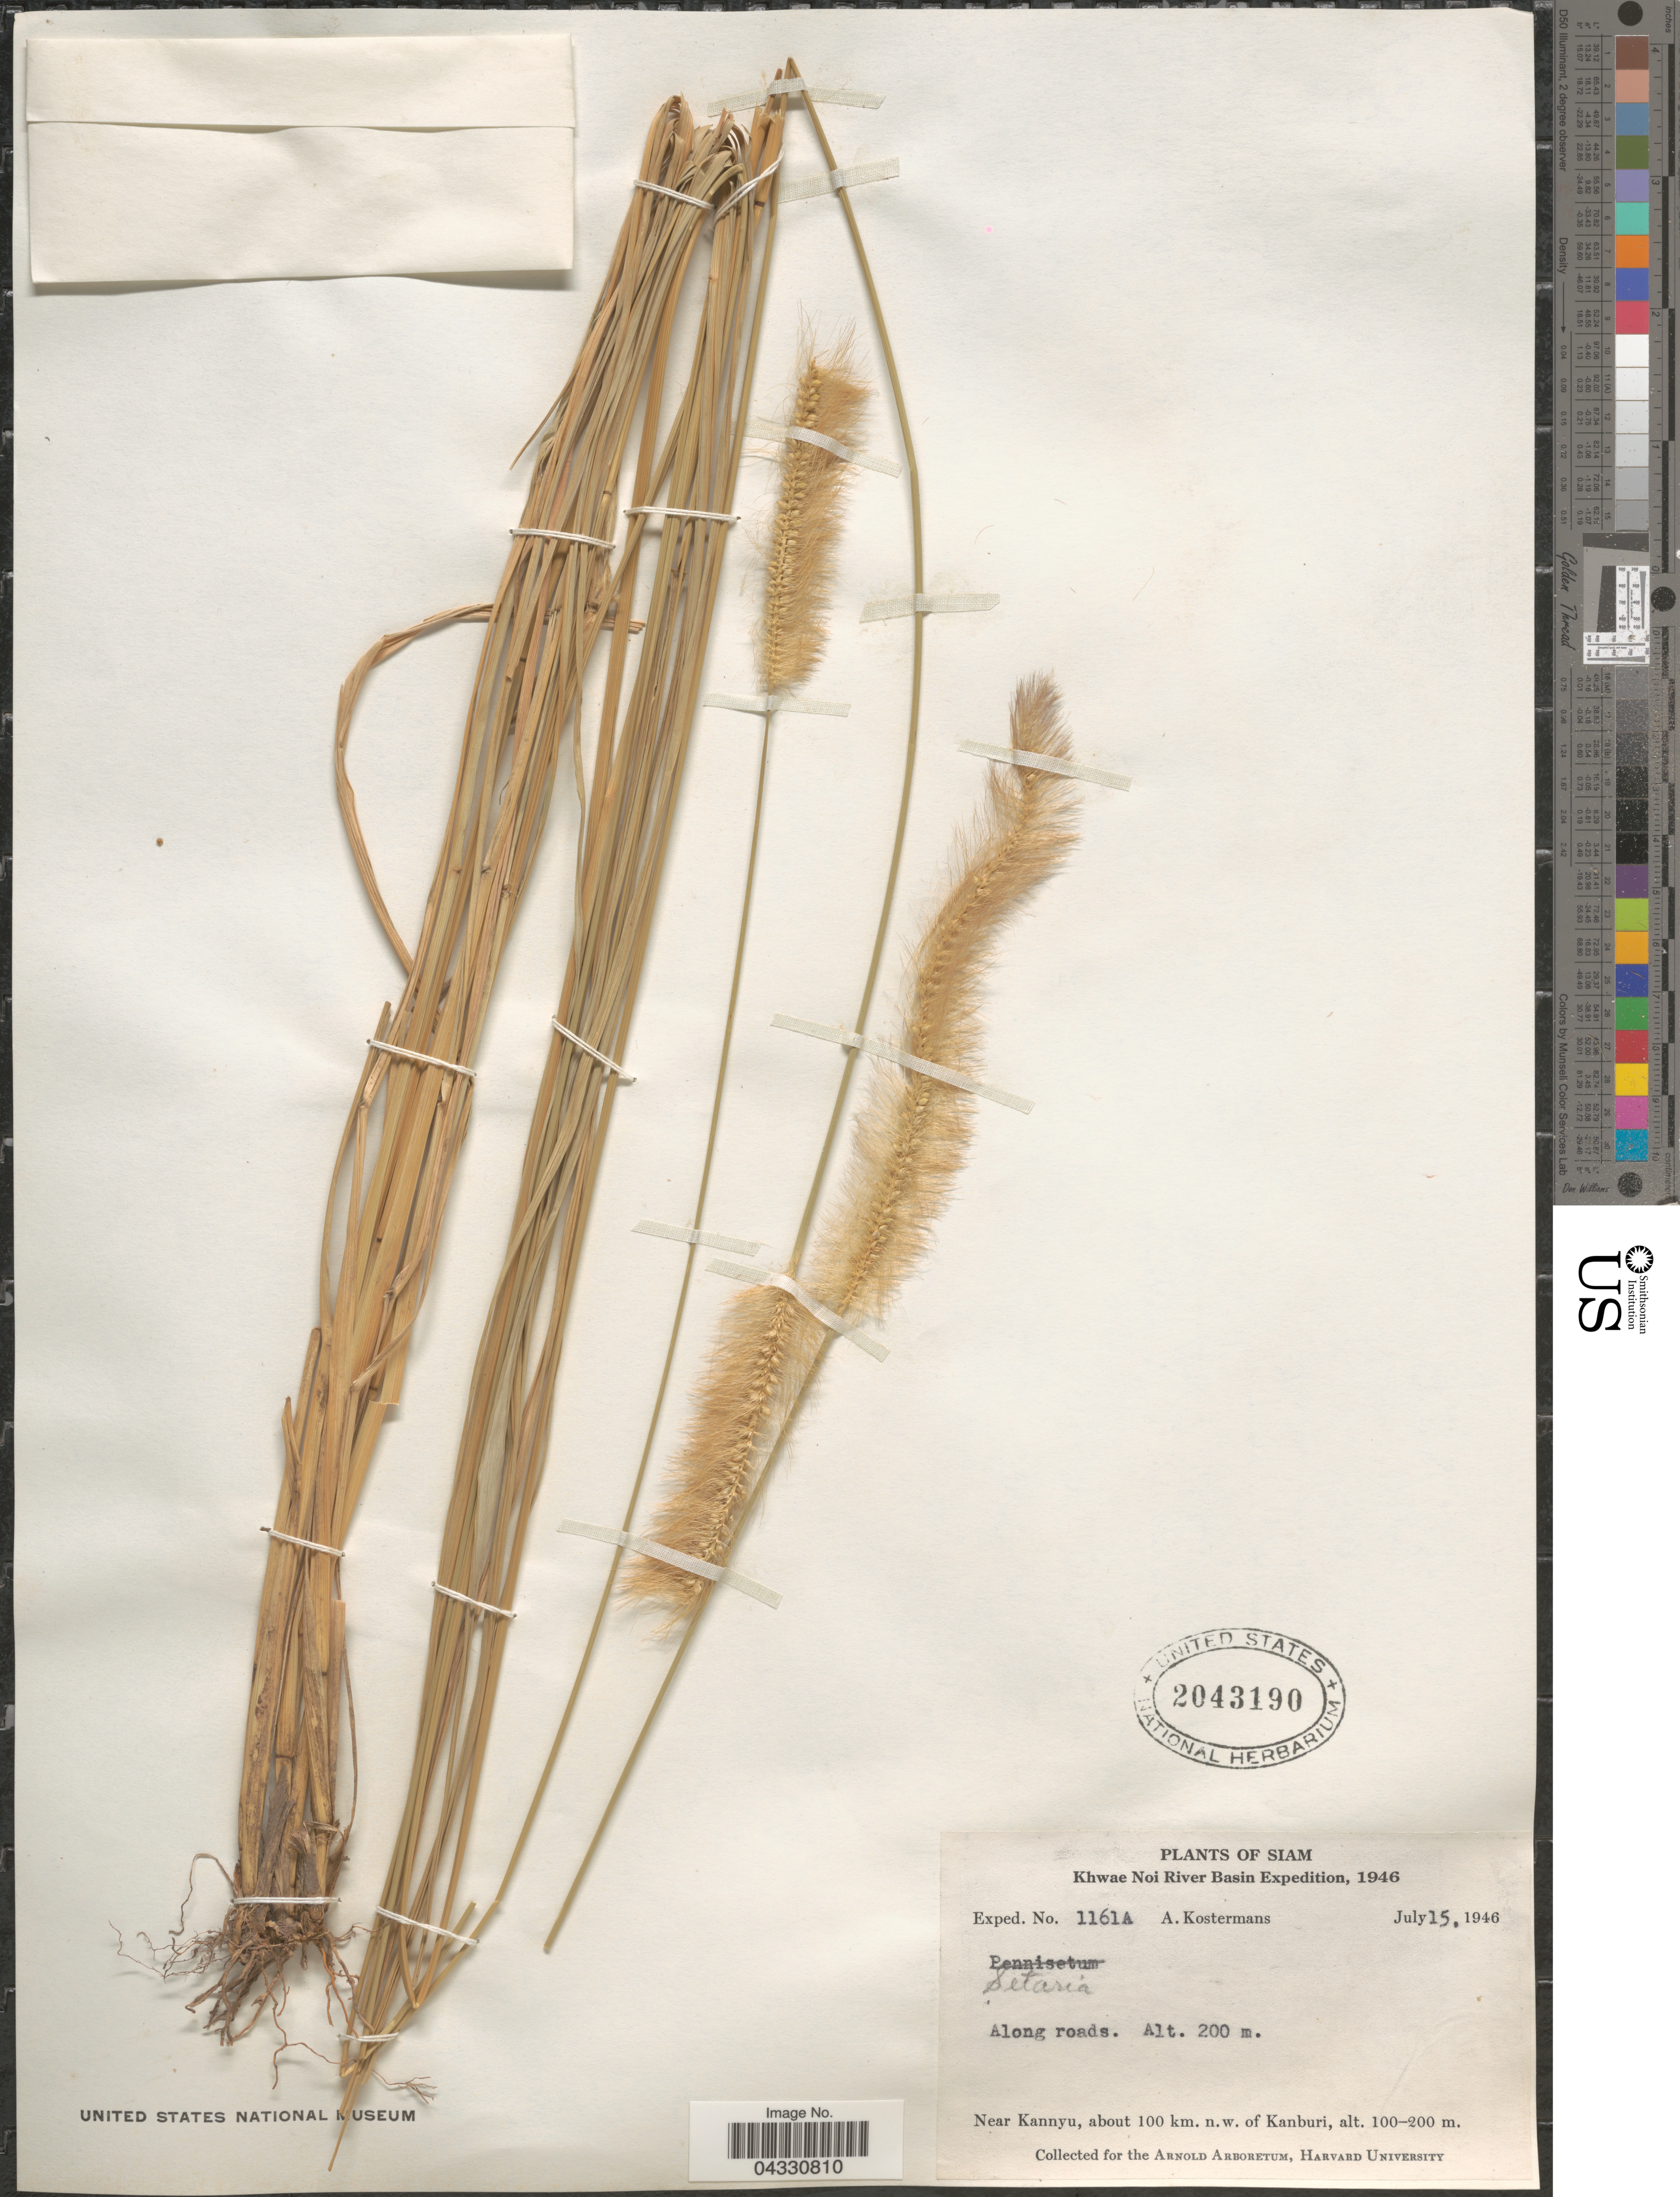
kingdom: Plantae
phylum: Tracheophyta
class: Liliopsida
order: Poales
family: Poaceae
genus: Setaria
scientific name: Setaria sp.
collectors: A. J. G. Kostermans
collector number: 1161A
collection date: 1946-07-15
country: Thailand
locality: Siam. Khwae Noi River Basin Expedition, 1946. Near Kannyu, about 100 km. n.w. of Kanburi.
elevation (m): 200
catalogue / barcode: US 2043190